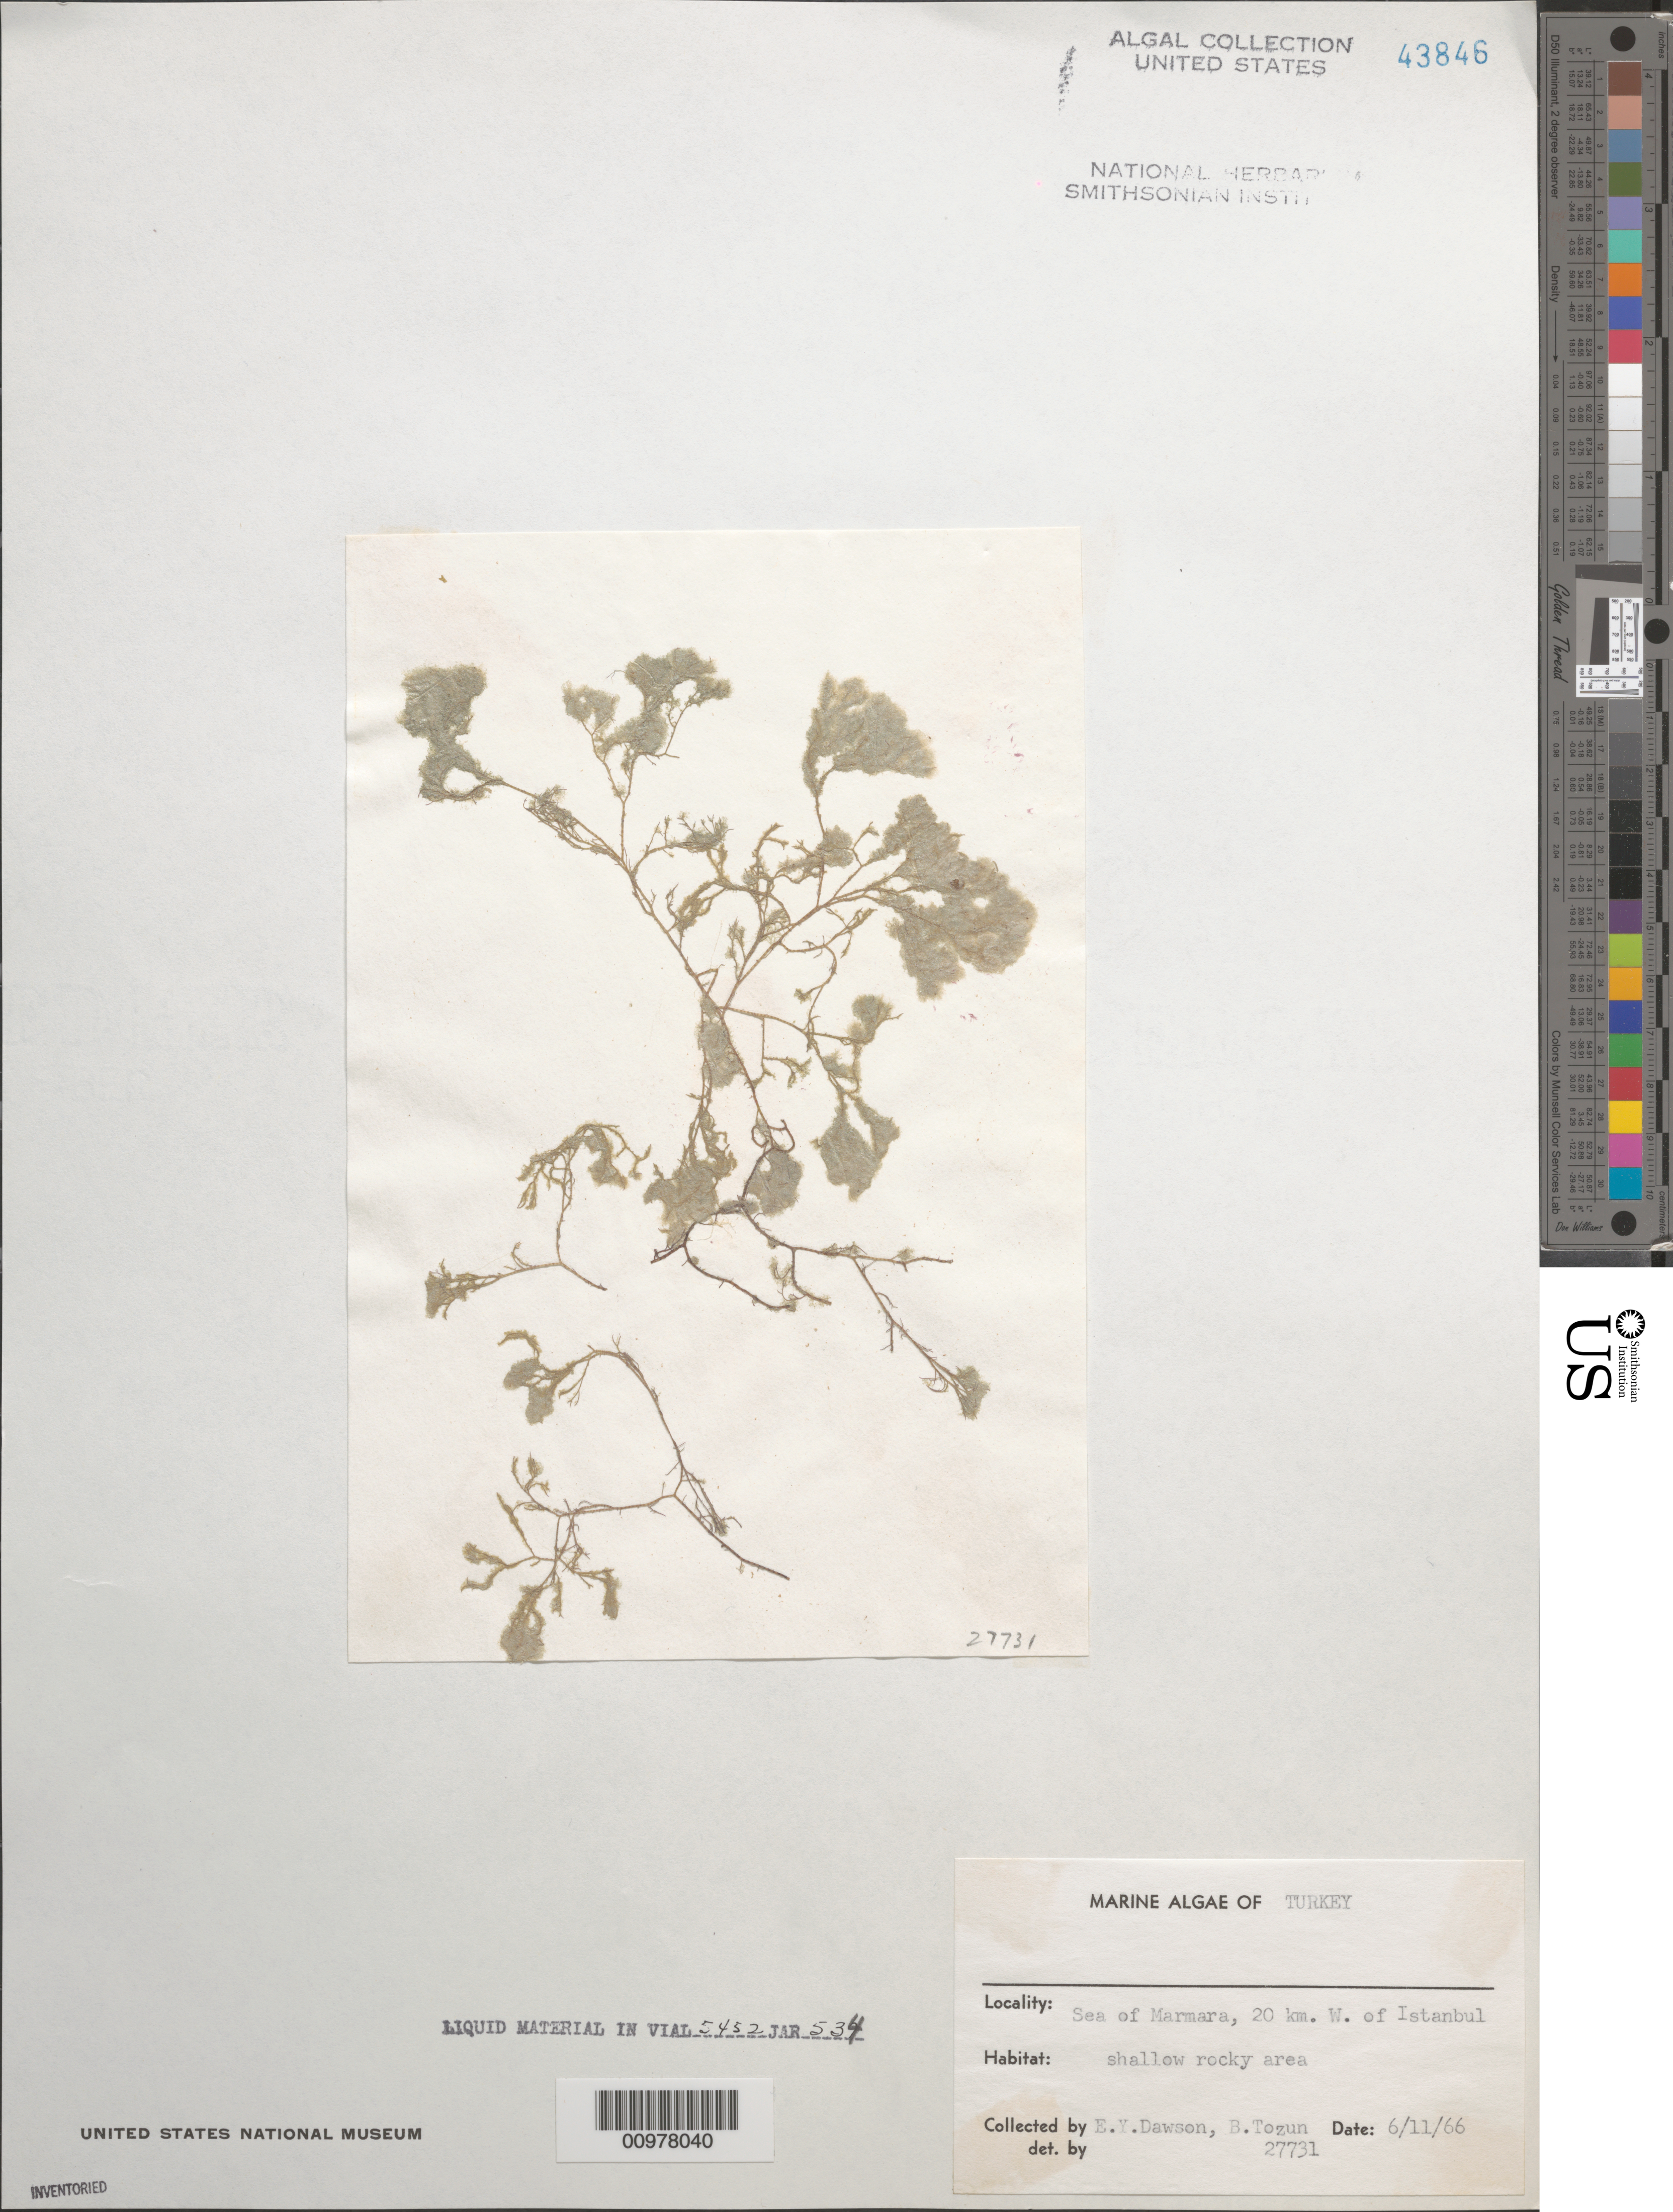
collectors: E. Y. Dawson & B. Tozun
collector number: EYD 27731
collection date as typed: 11 Jun 1966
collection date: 1966-06-11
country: Turkey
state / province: Istanbul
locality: Sea of Marmara, 20 km west of Istanbul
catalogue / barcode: US 43846